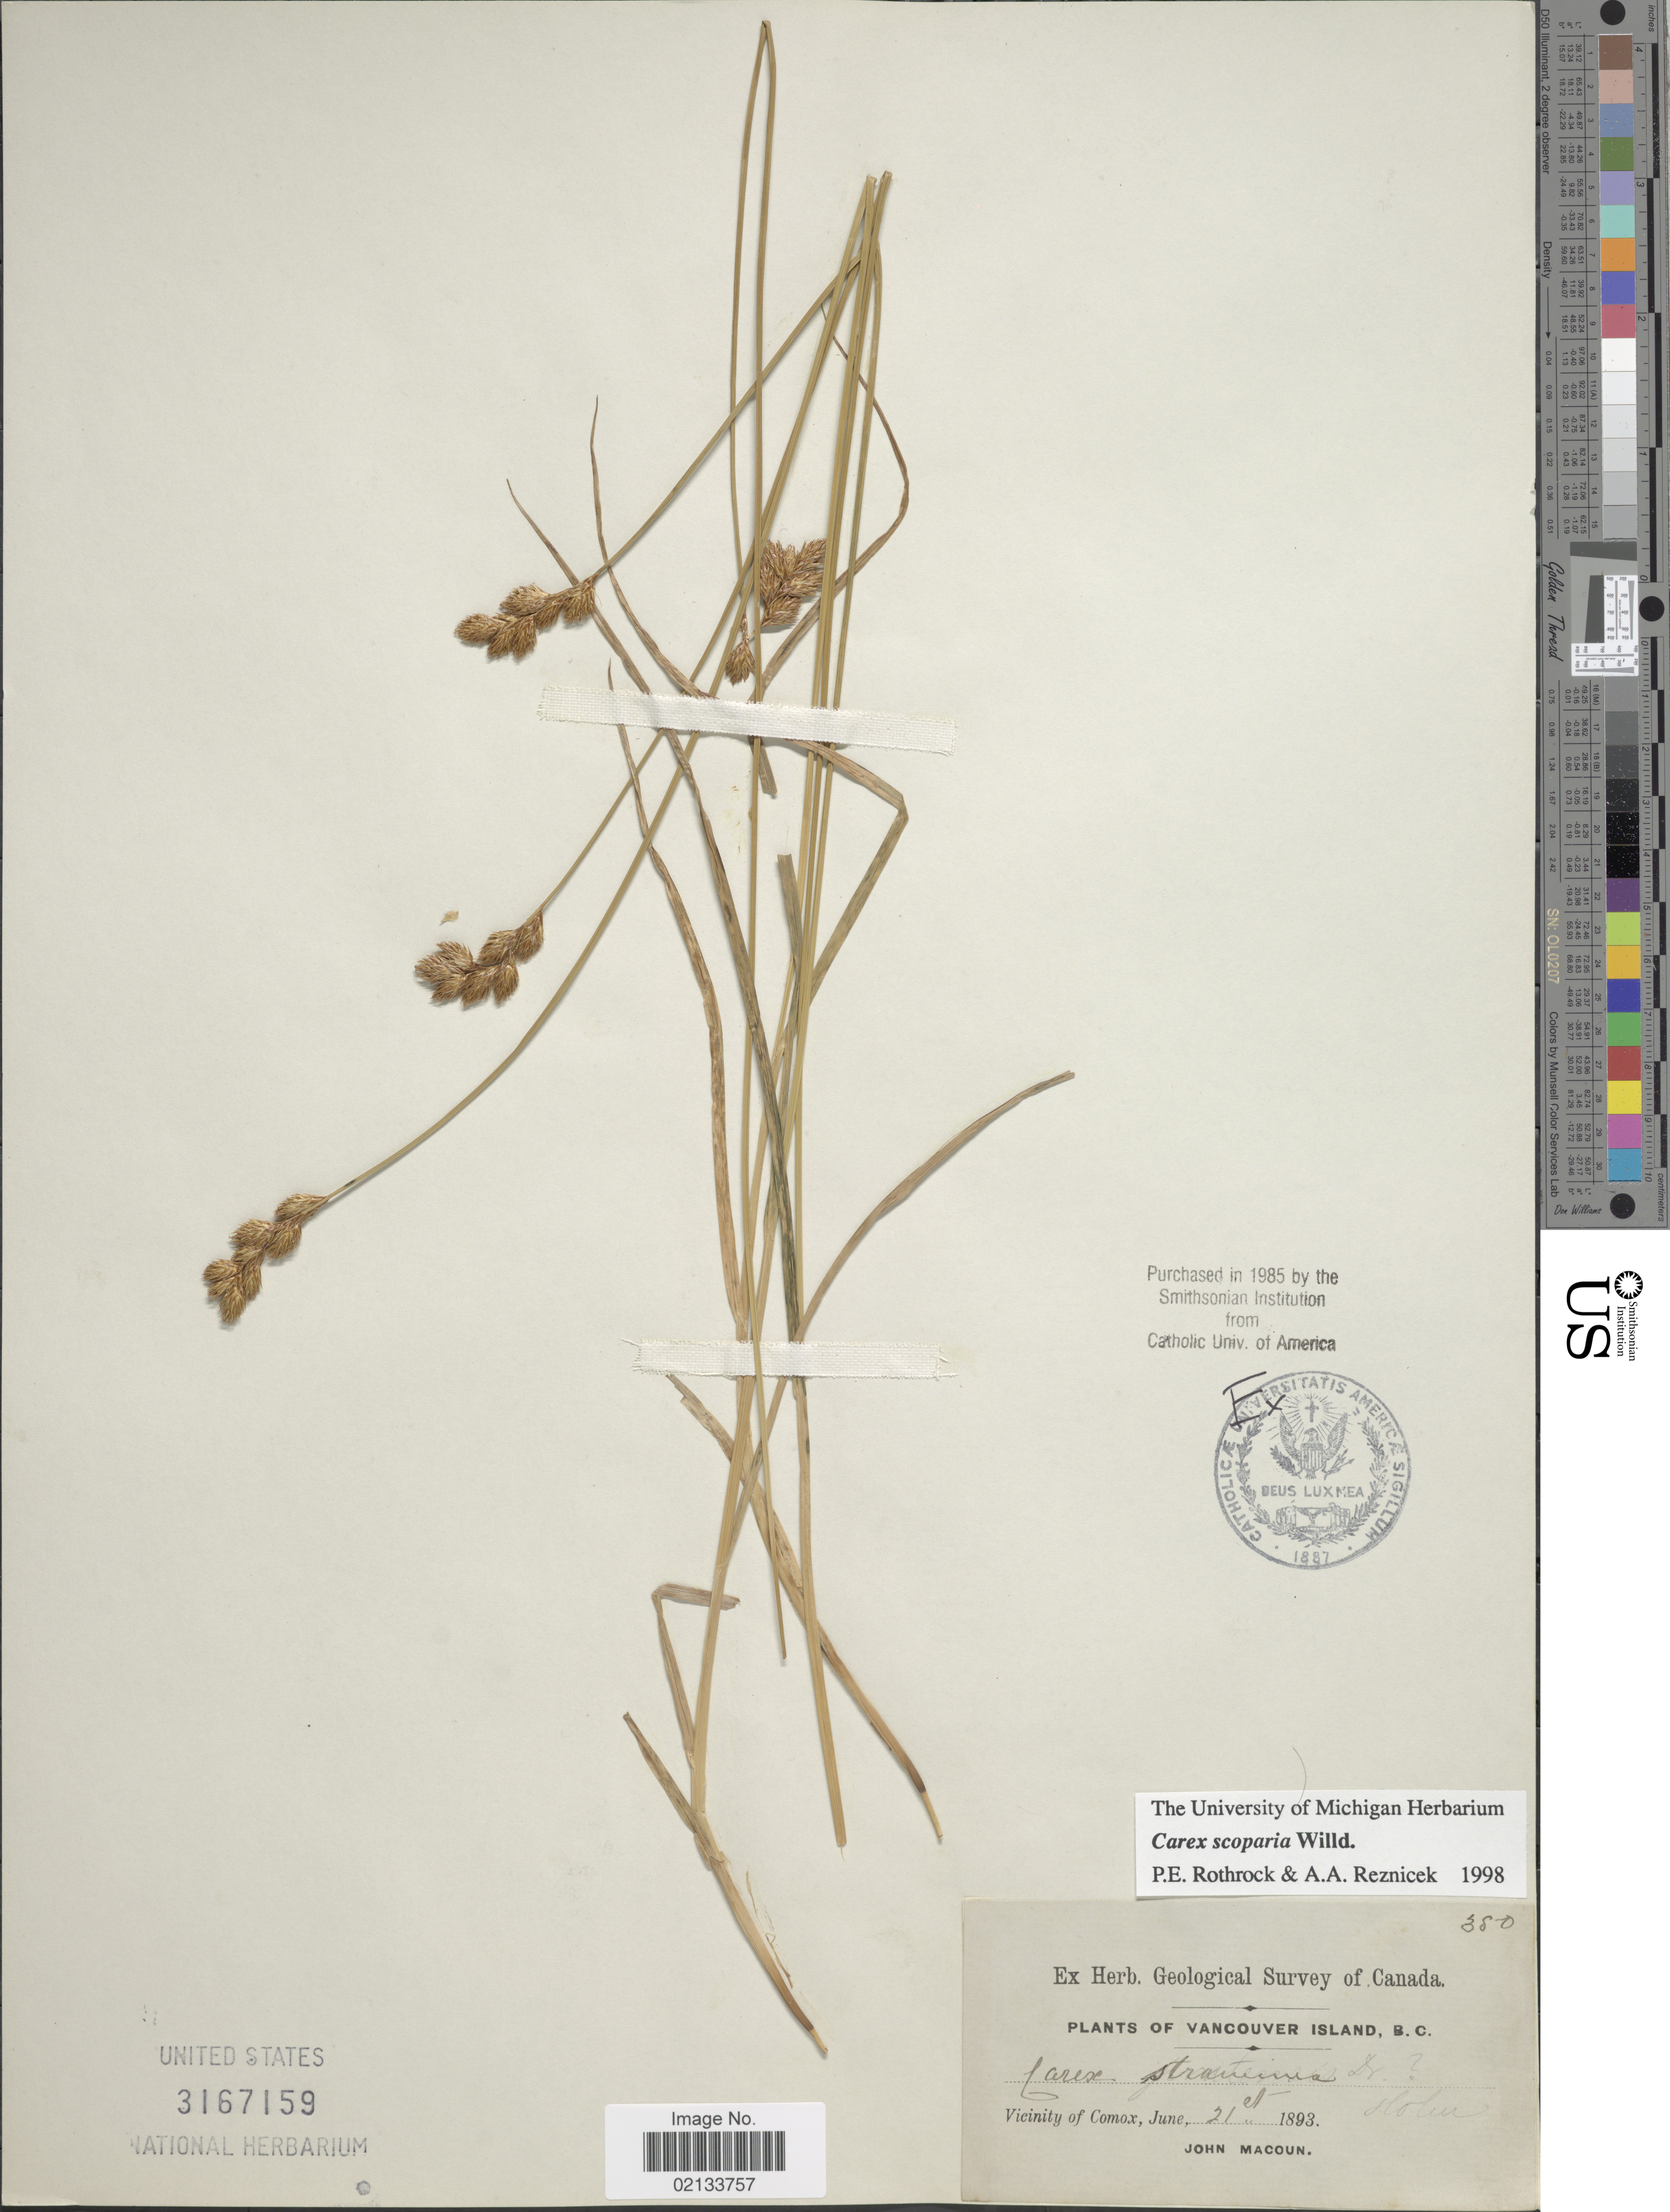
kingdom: Plantae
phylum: Tracheophyta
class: Liliopsida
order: Poales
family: Cyperaceae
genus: Carex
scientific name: Carex scoparia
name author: Schkuhr ex Willd.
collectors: J. Macoun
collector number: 380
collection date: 1893-06-21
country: Canada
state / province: British Columbia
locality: Vancouver Island, Vicinity of Comox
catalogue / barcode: US 3167159